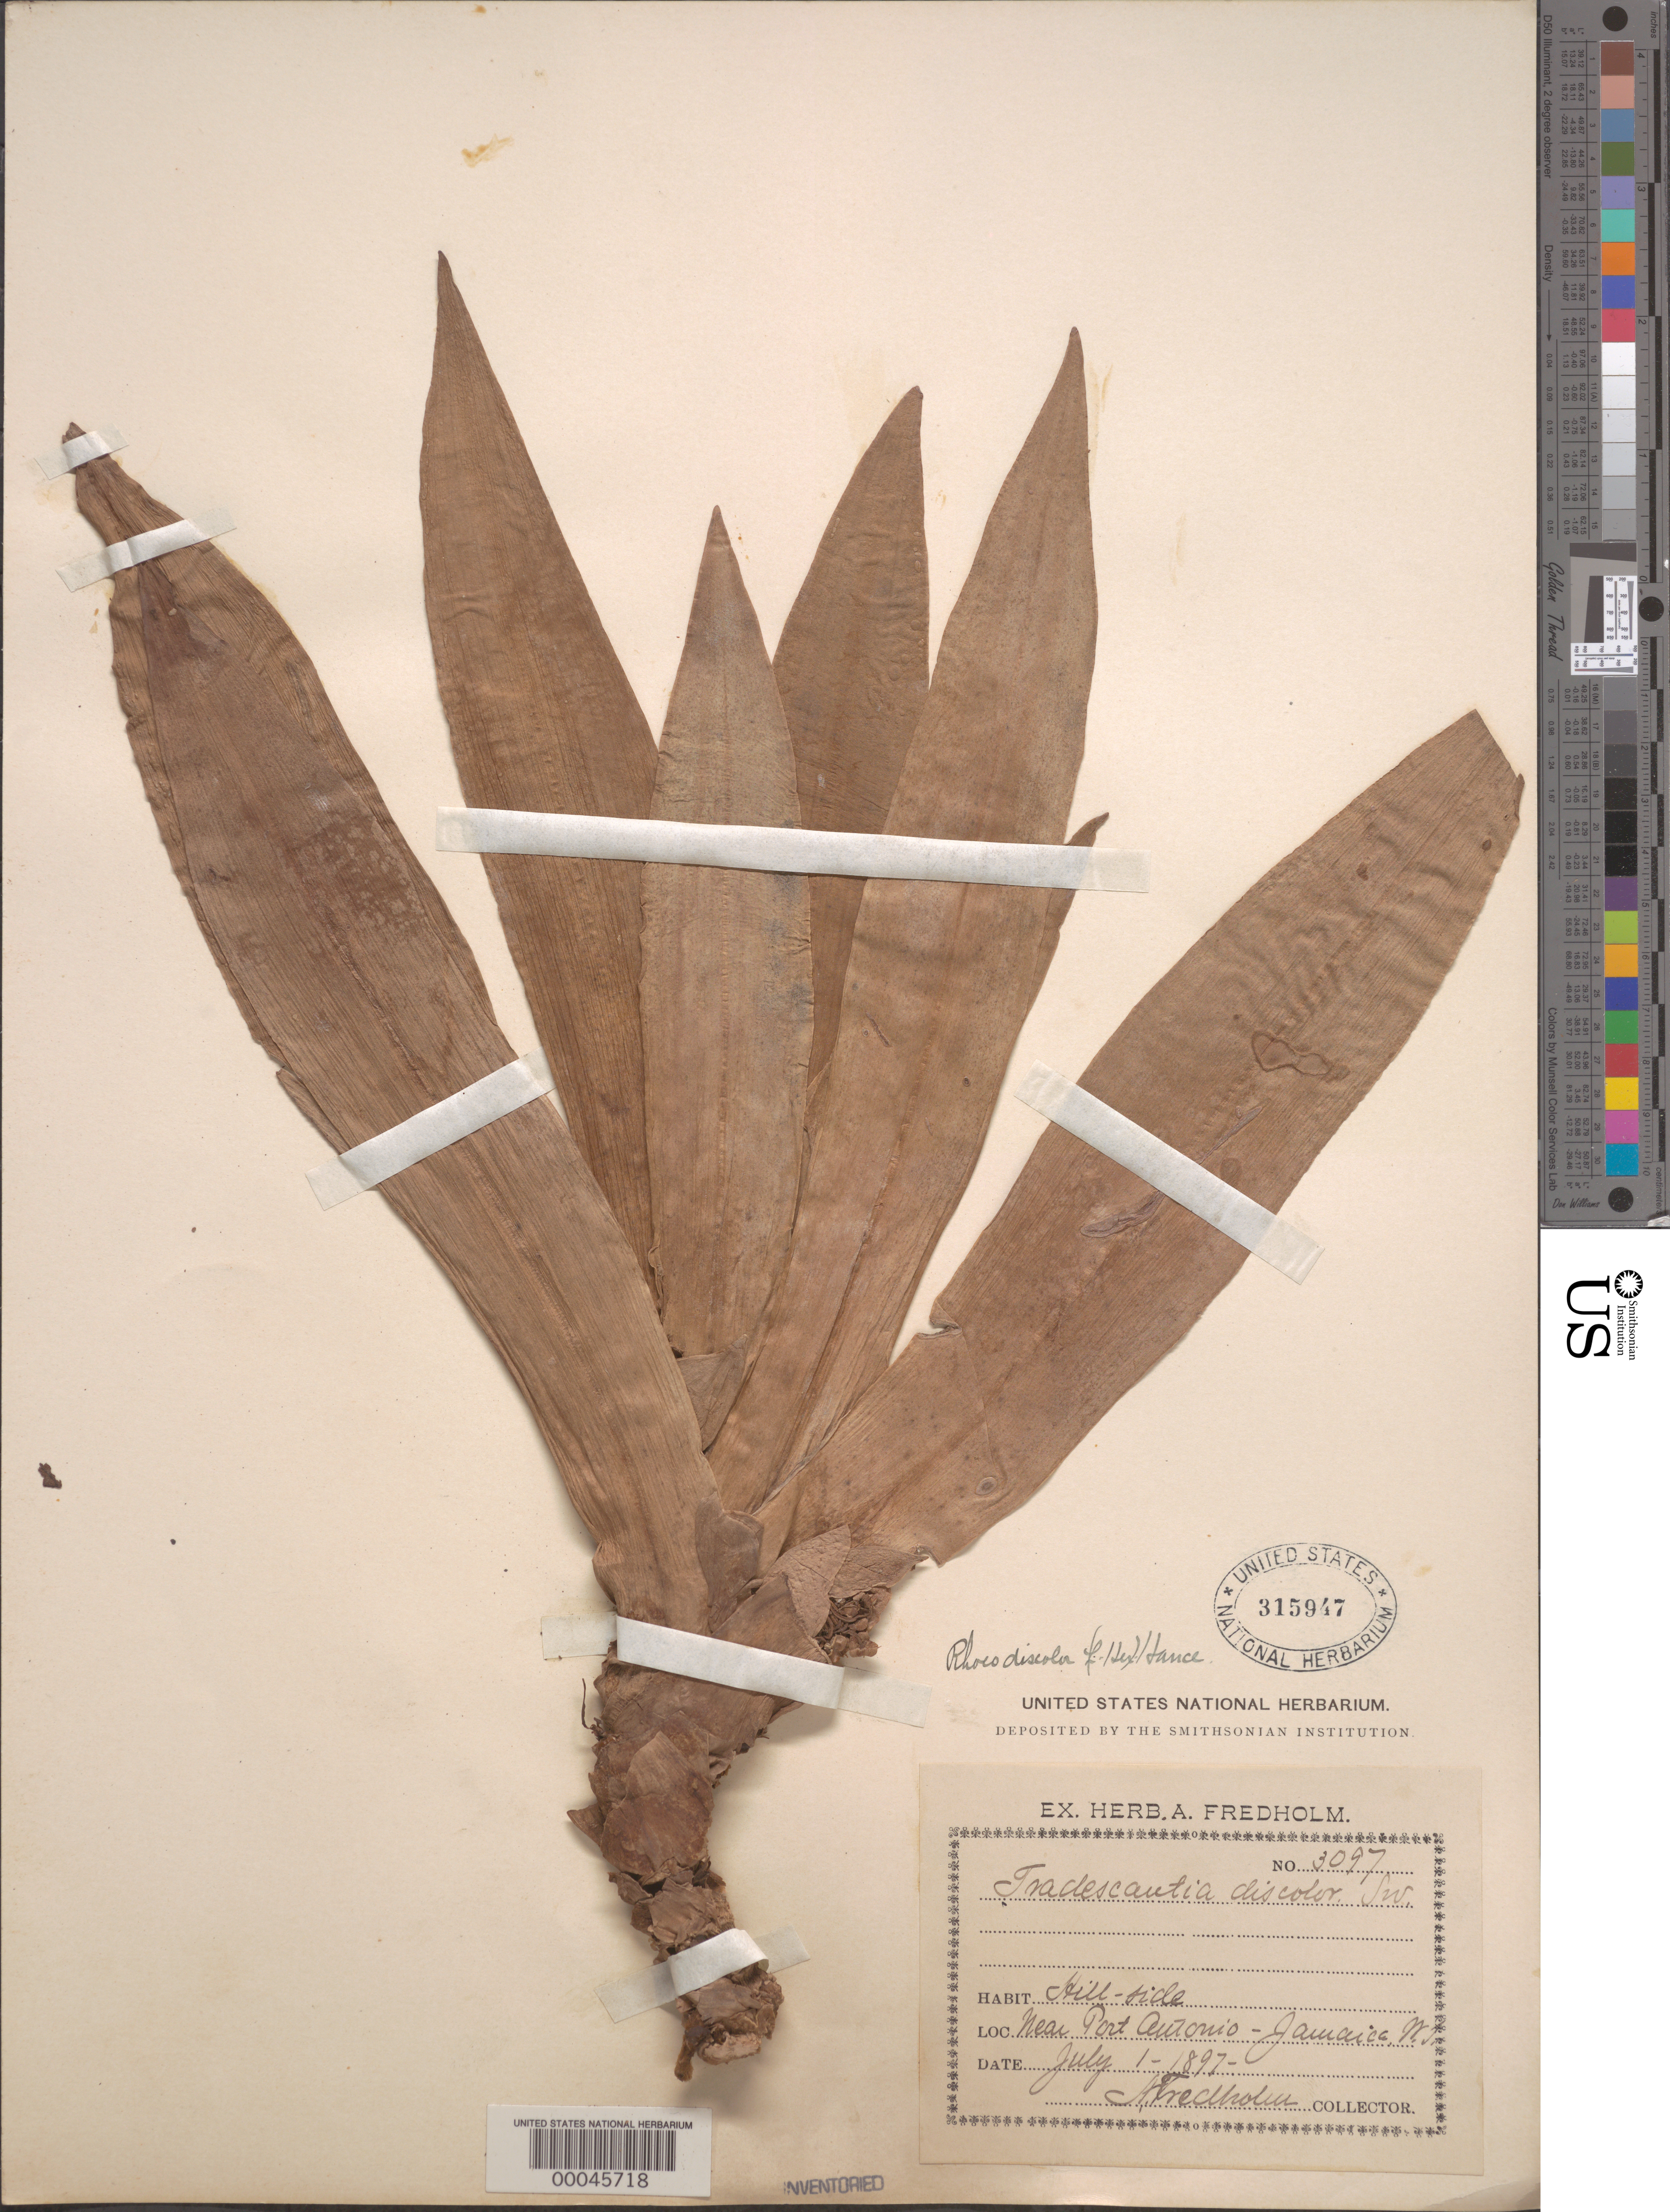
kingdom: Plantae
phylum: Tracheophyta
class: Liliopsida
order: Commelinales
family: Commelinaceae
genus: Tradescantia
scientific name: Tradescantia spathacea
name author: Sw.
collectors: A. J. Fredholm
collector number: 3097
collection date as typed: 01 Jul 1897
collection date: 1897-07-01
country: Jamaica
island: Greater Antilles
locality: Near porto antonio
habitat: Hillside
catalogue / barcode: US 315947